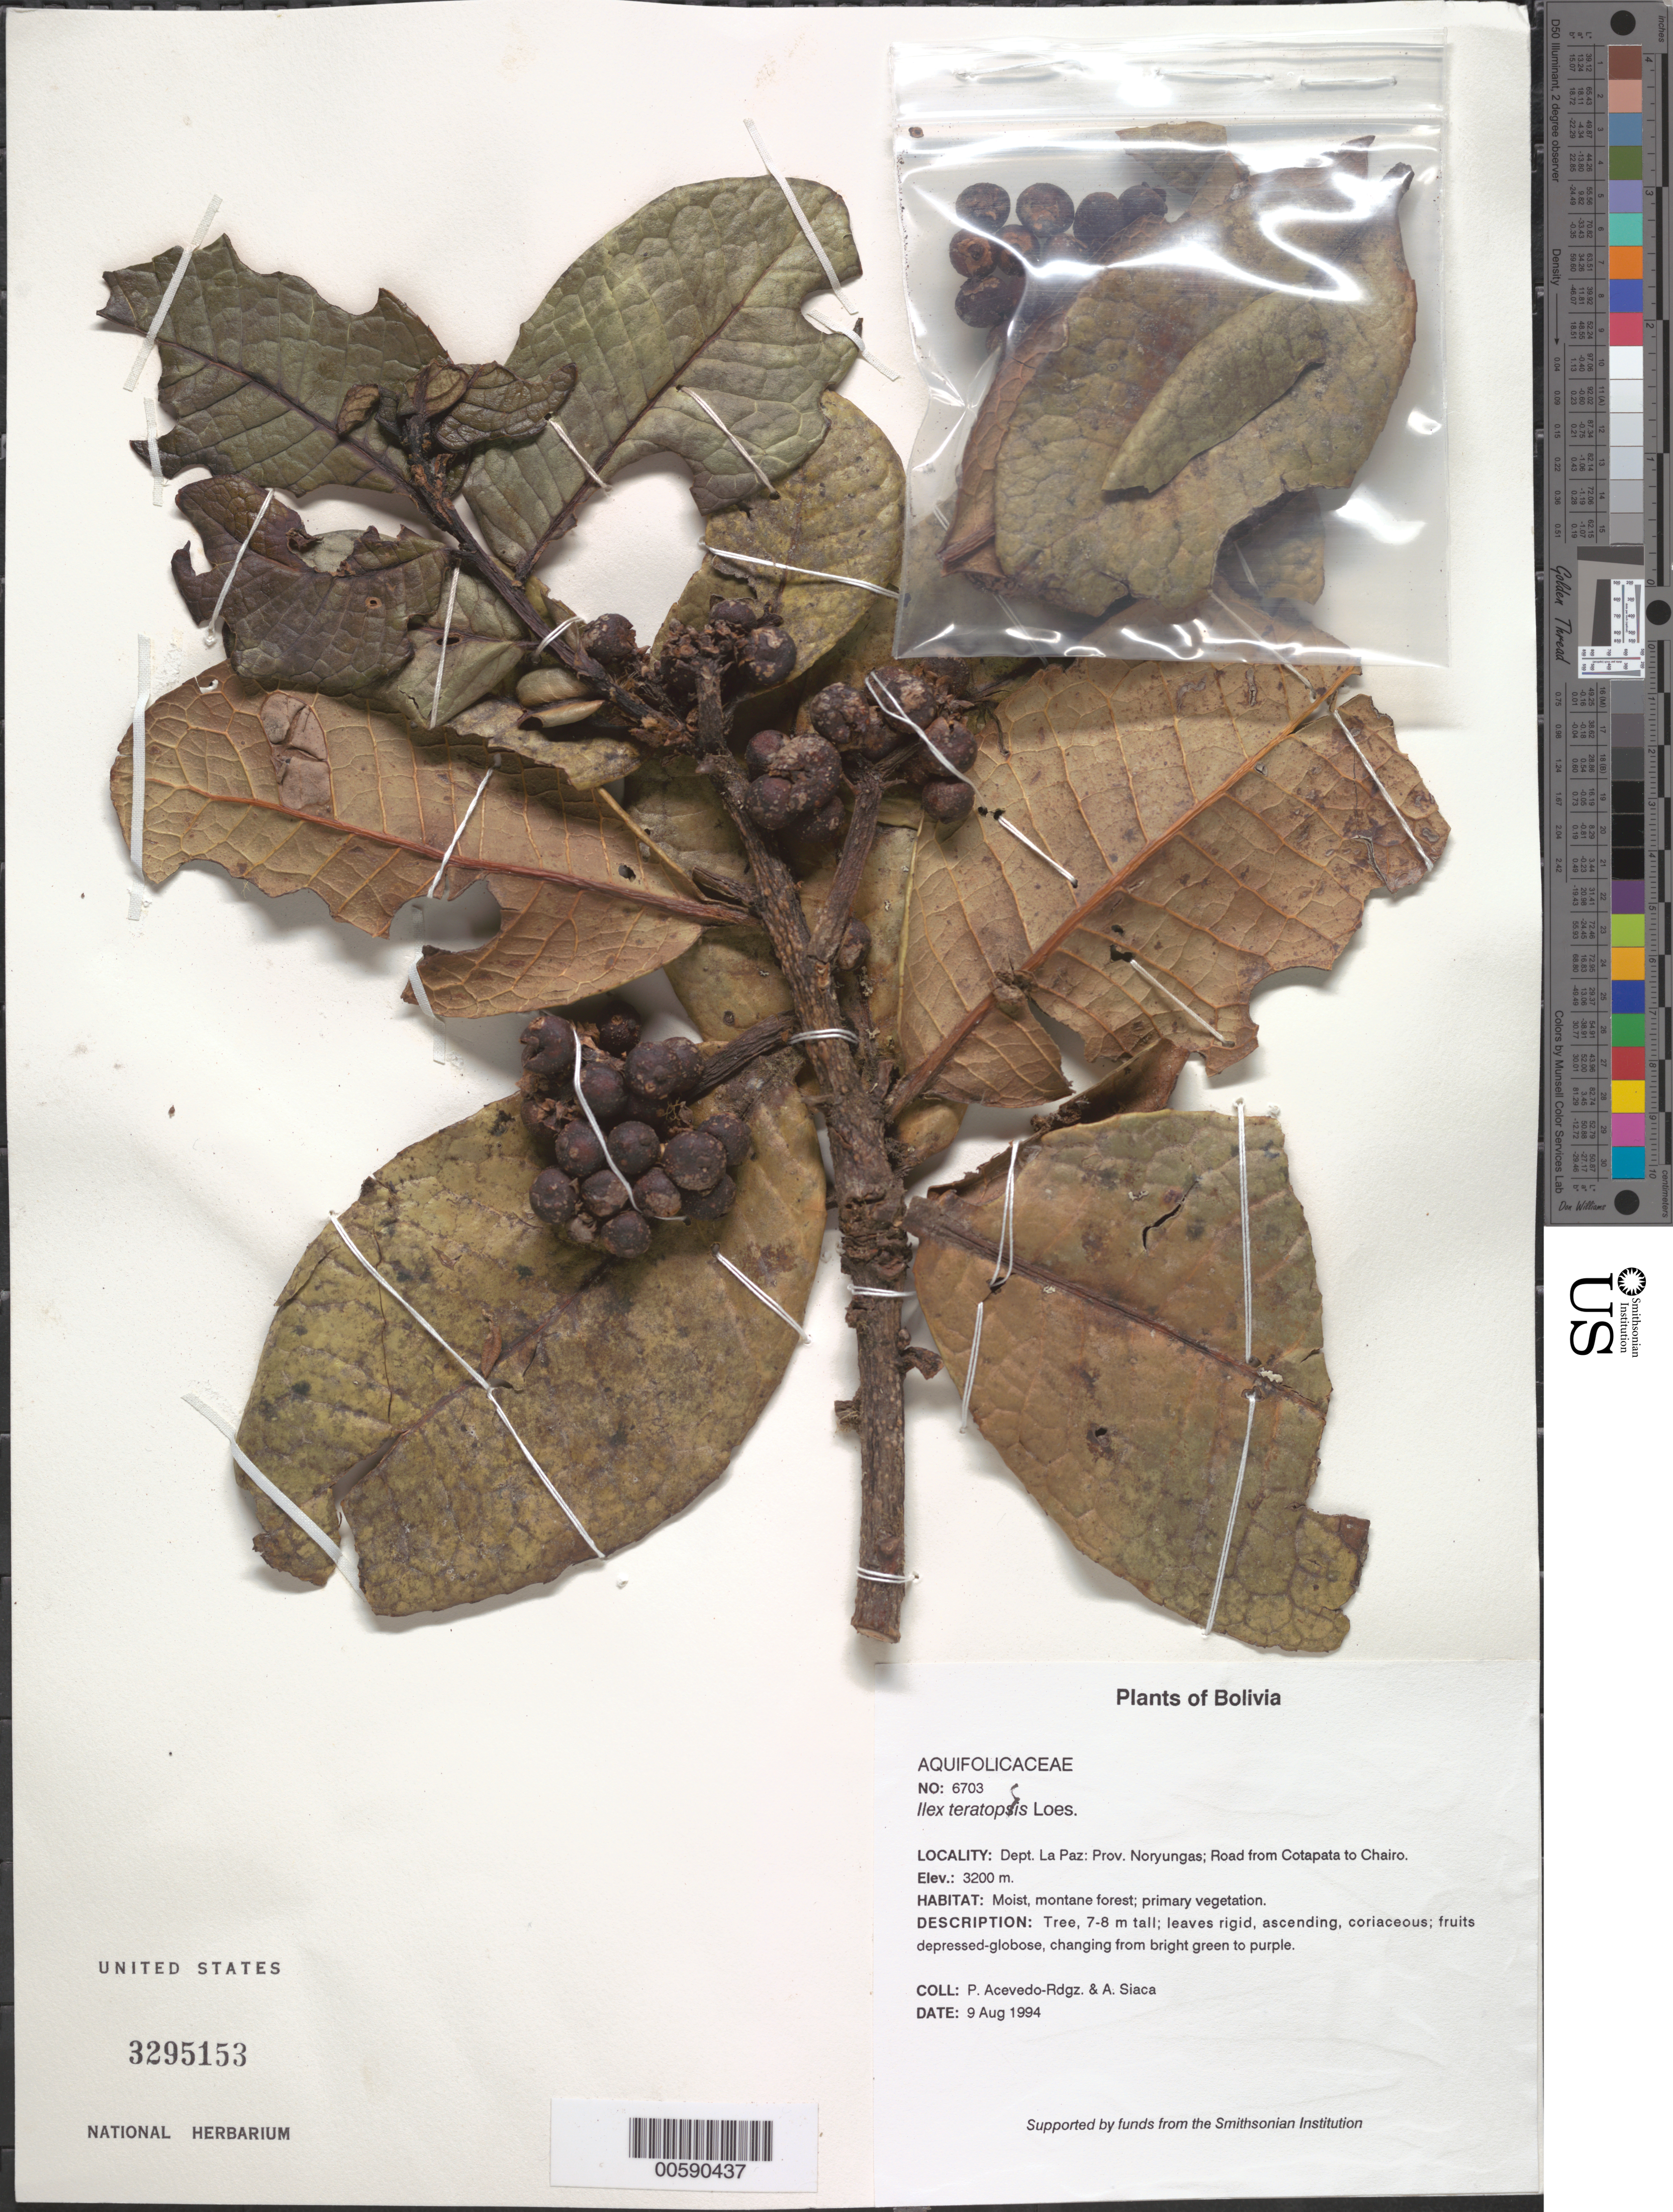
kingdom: Plantae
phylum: Tracheophyta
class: Magnoliopsida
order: Aquifoliales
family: Aquifoliaceae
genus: Ilex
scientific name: Ilex teratopsis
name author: Loes.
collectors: P. Acevedo-Rodr. & A. Siaca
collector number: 6703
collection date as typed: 09 Aug 1994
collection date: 1994-08-09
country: Bolivia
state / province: La Paz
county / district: Noryungas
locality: Depart. La Paz; Prov. Noryungas. Road from Cotapata to Chairo.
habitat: Moist, montane forest; primary vegetation.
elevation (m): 3200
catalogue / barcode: US 3295153